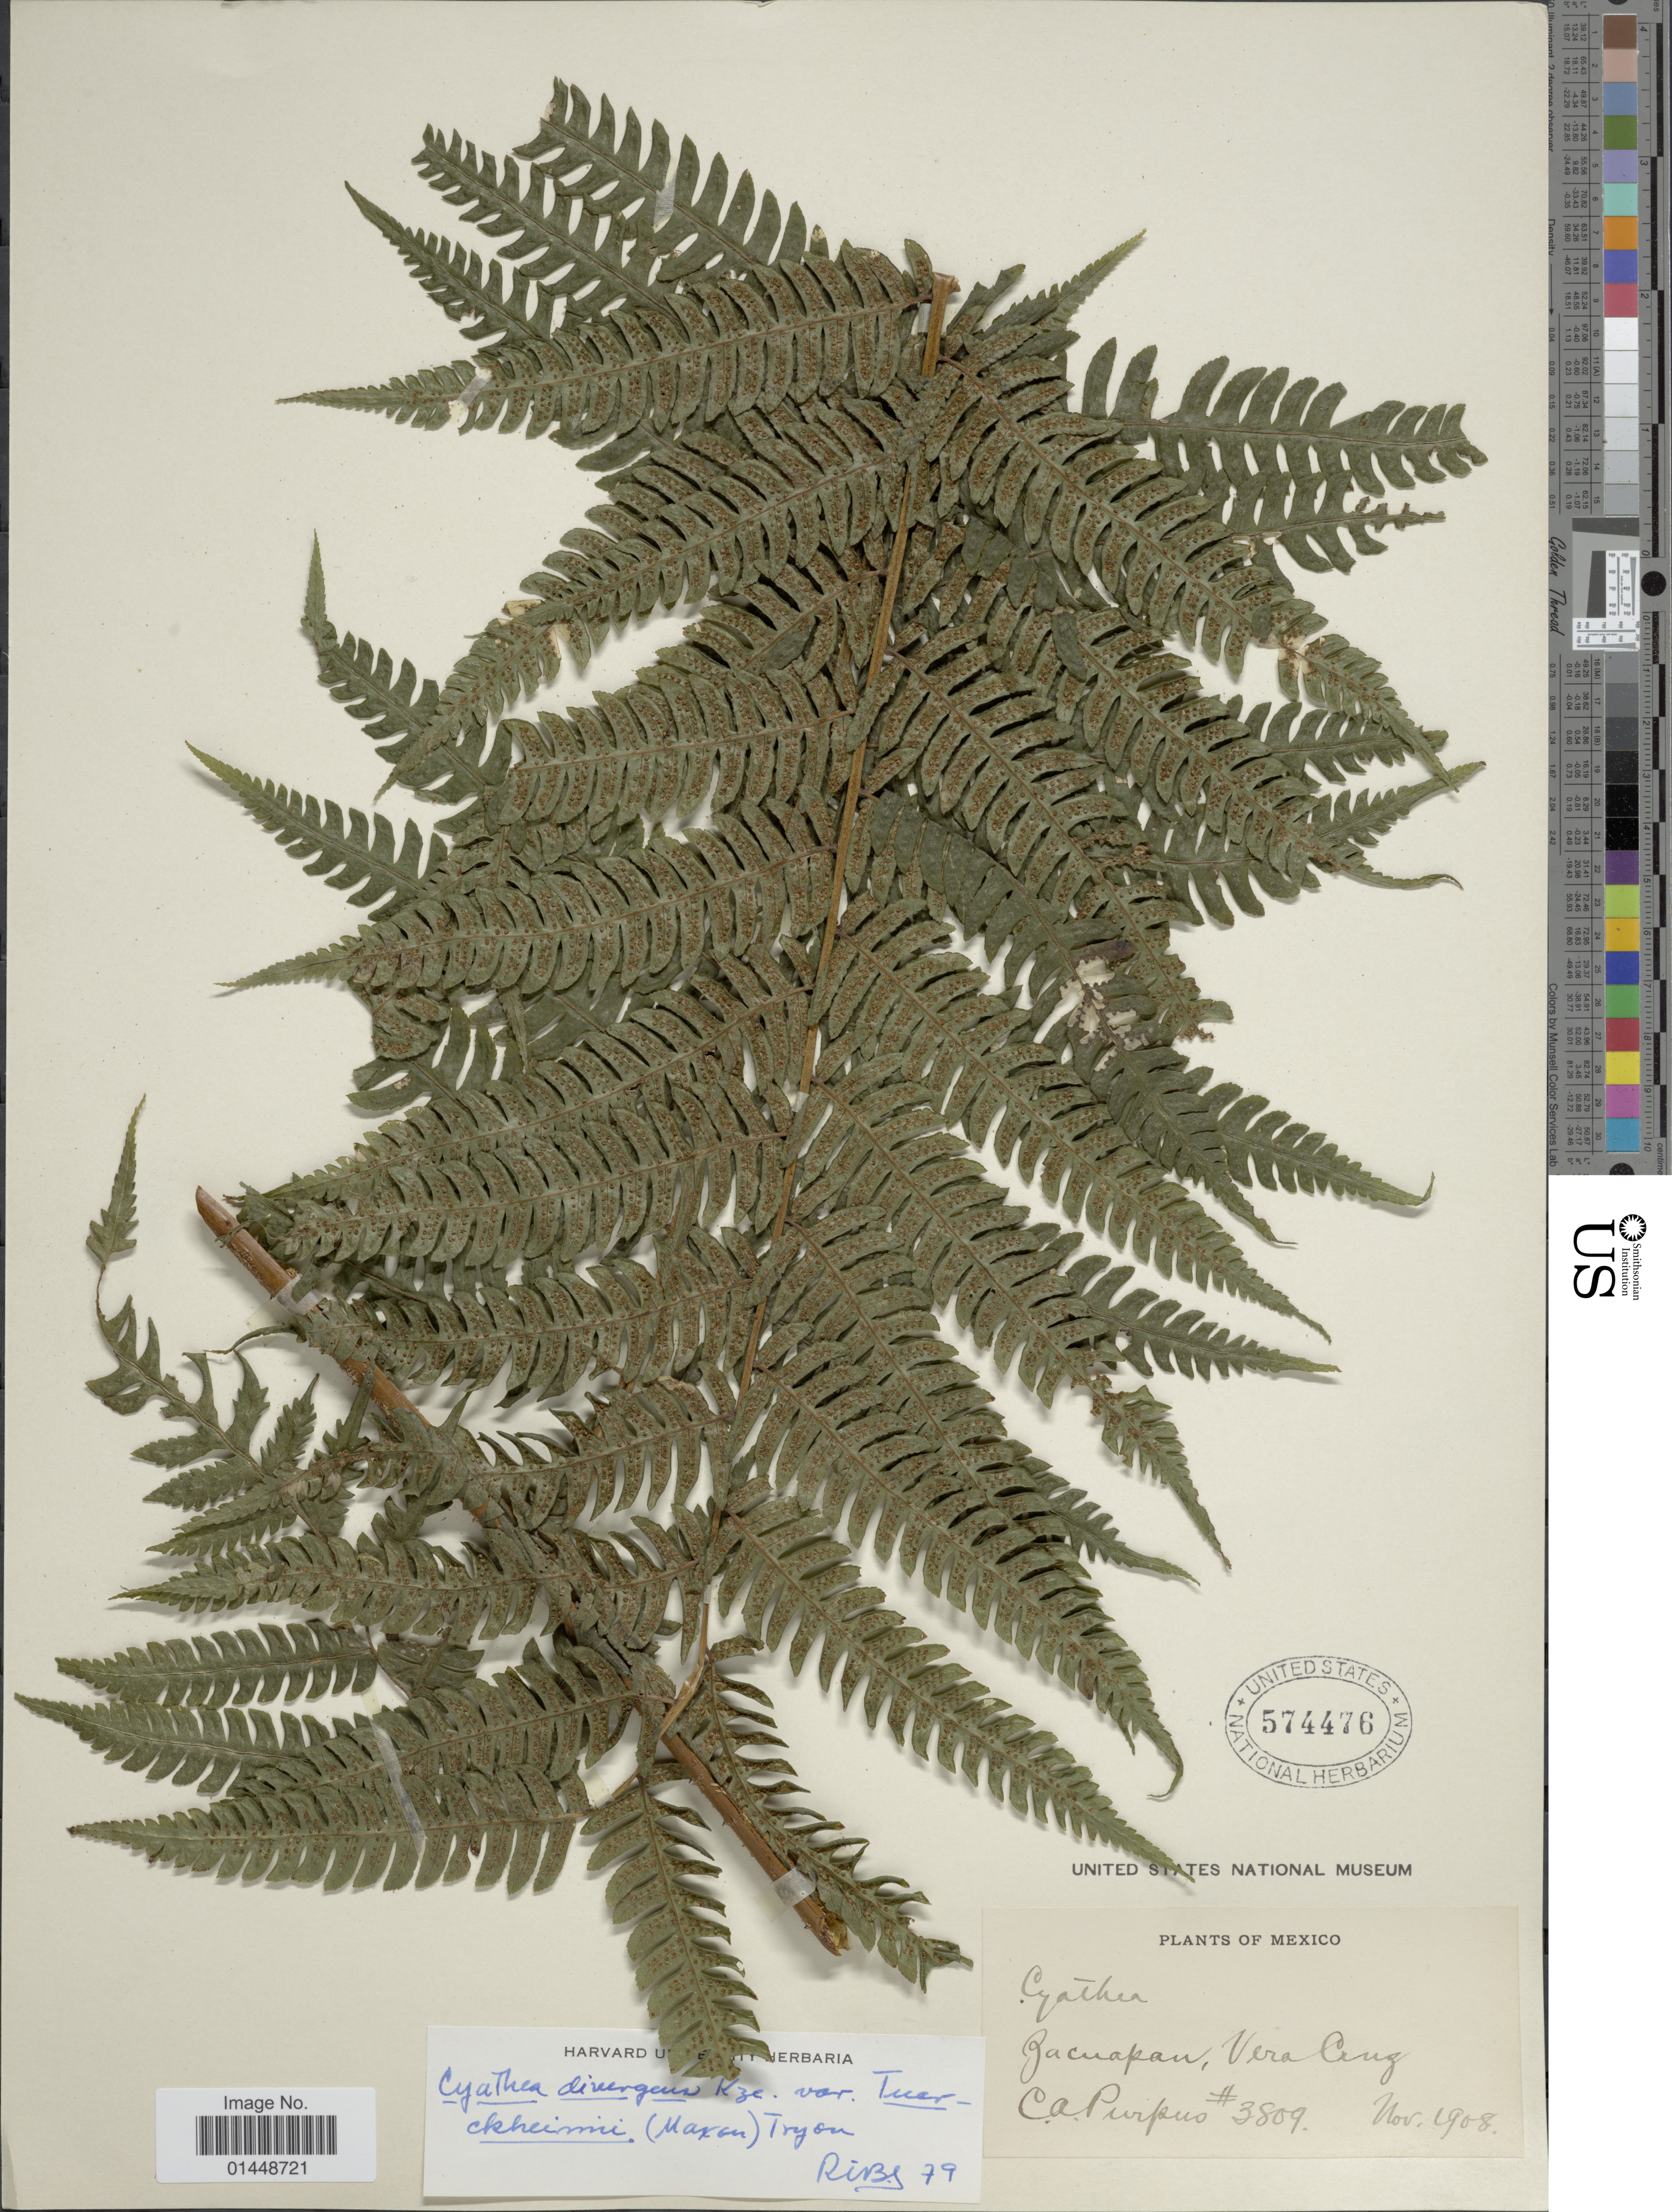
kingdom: Plantae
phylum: Tracheophyta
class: Polypodiopsida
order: Cyatheales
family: Cyatheaceae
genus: Cyathea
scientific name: Cyathea divergens var. tuerckheimii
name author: (Maxon) R.M. Tryon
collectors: C. A. Purpus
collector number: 3809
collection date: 1908-11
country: Mexico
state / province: Veracruz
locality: Zacuapan, Vera Cruz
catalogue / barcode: US 574476